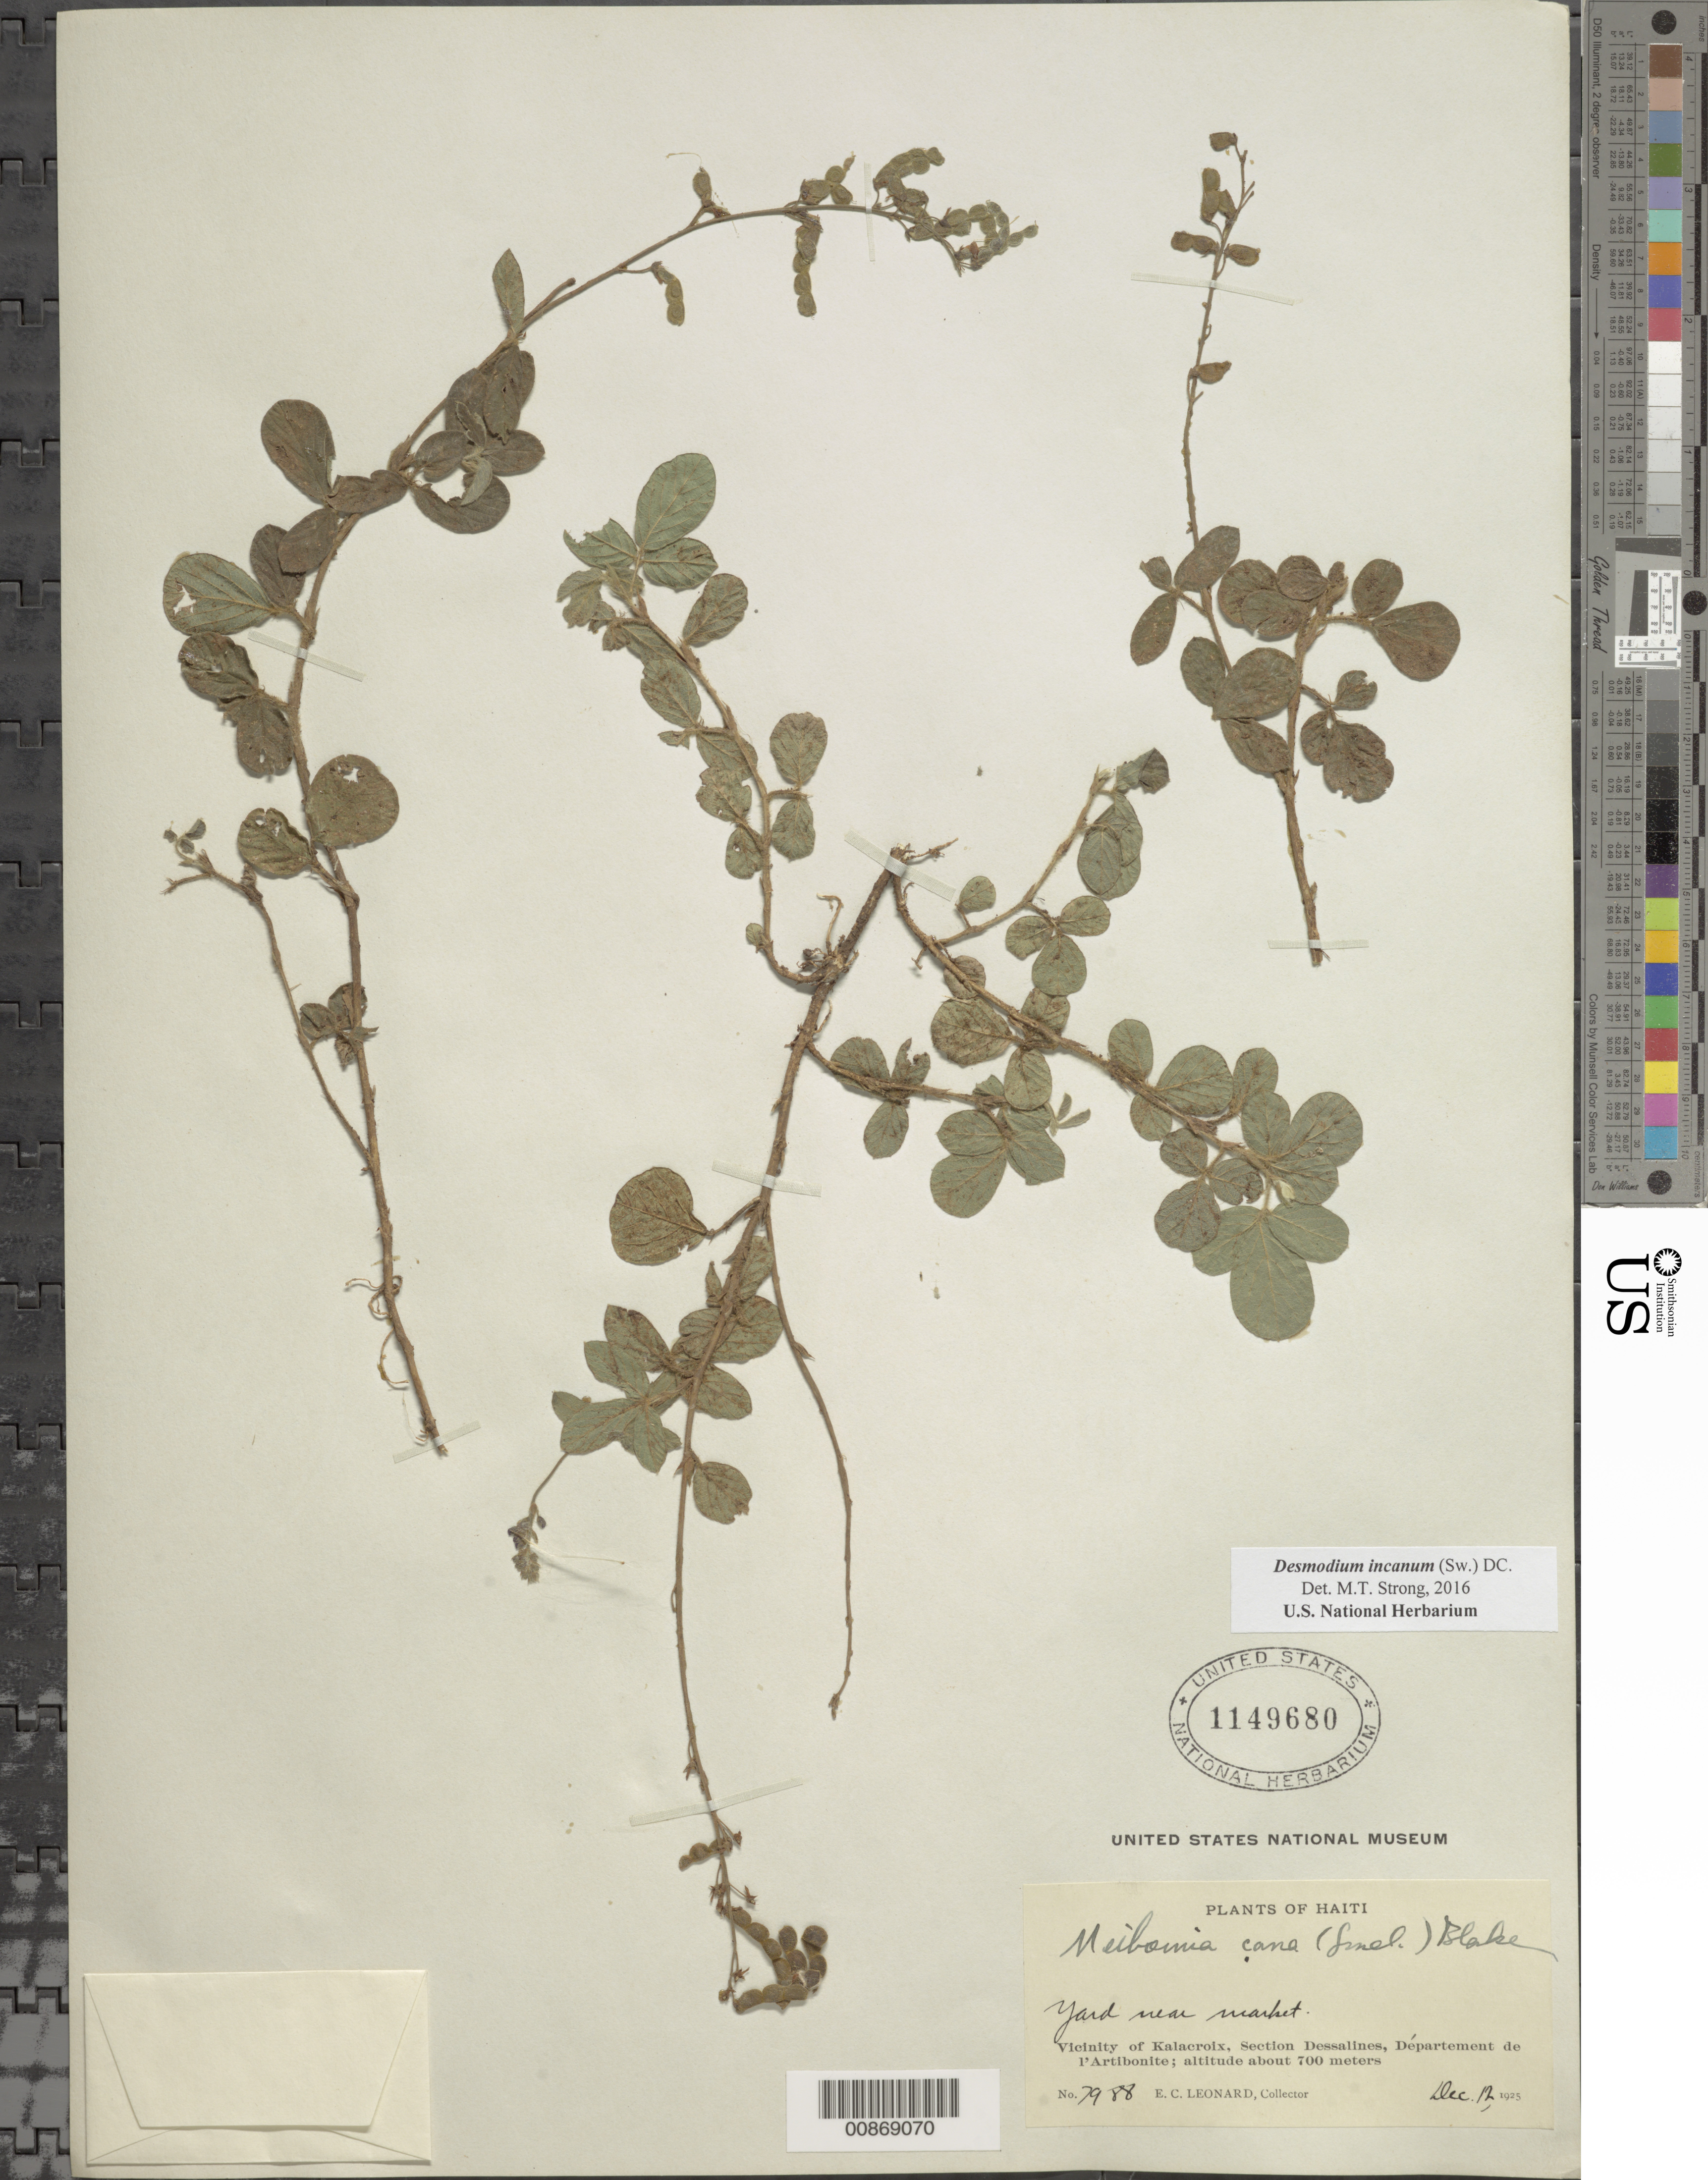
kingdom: Plantae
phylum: Tracheophyta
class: Magnoliopsida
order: Fabales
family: Fabaceae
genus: Desmodium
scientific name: Desmodium incanum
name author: (Sw.) DC.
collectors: E. C. Leonard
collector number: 7988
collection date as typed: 12 Dec 1925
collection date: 1925-12-12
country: Haiti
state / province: Artibonite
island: Hispaniola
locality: Vicinity of Kalacroix, Section Dessalines. Yard near market.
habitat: yard.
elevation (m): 700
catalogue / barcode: US 1149680